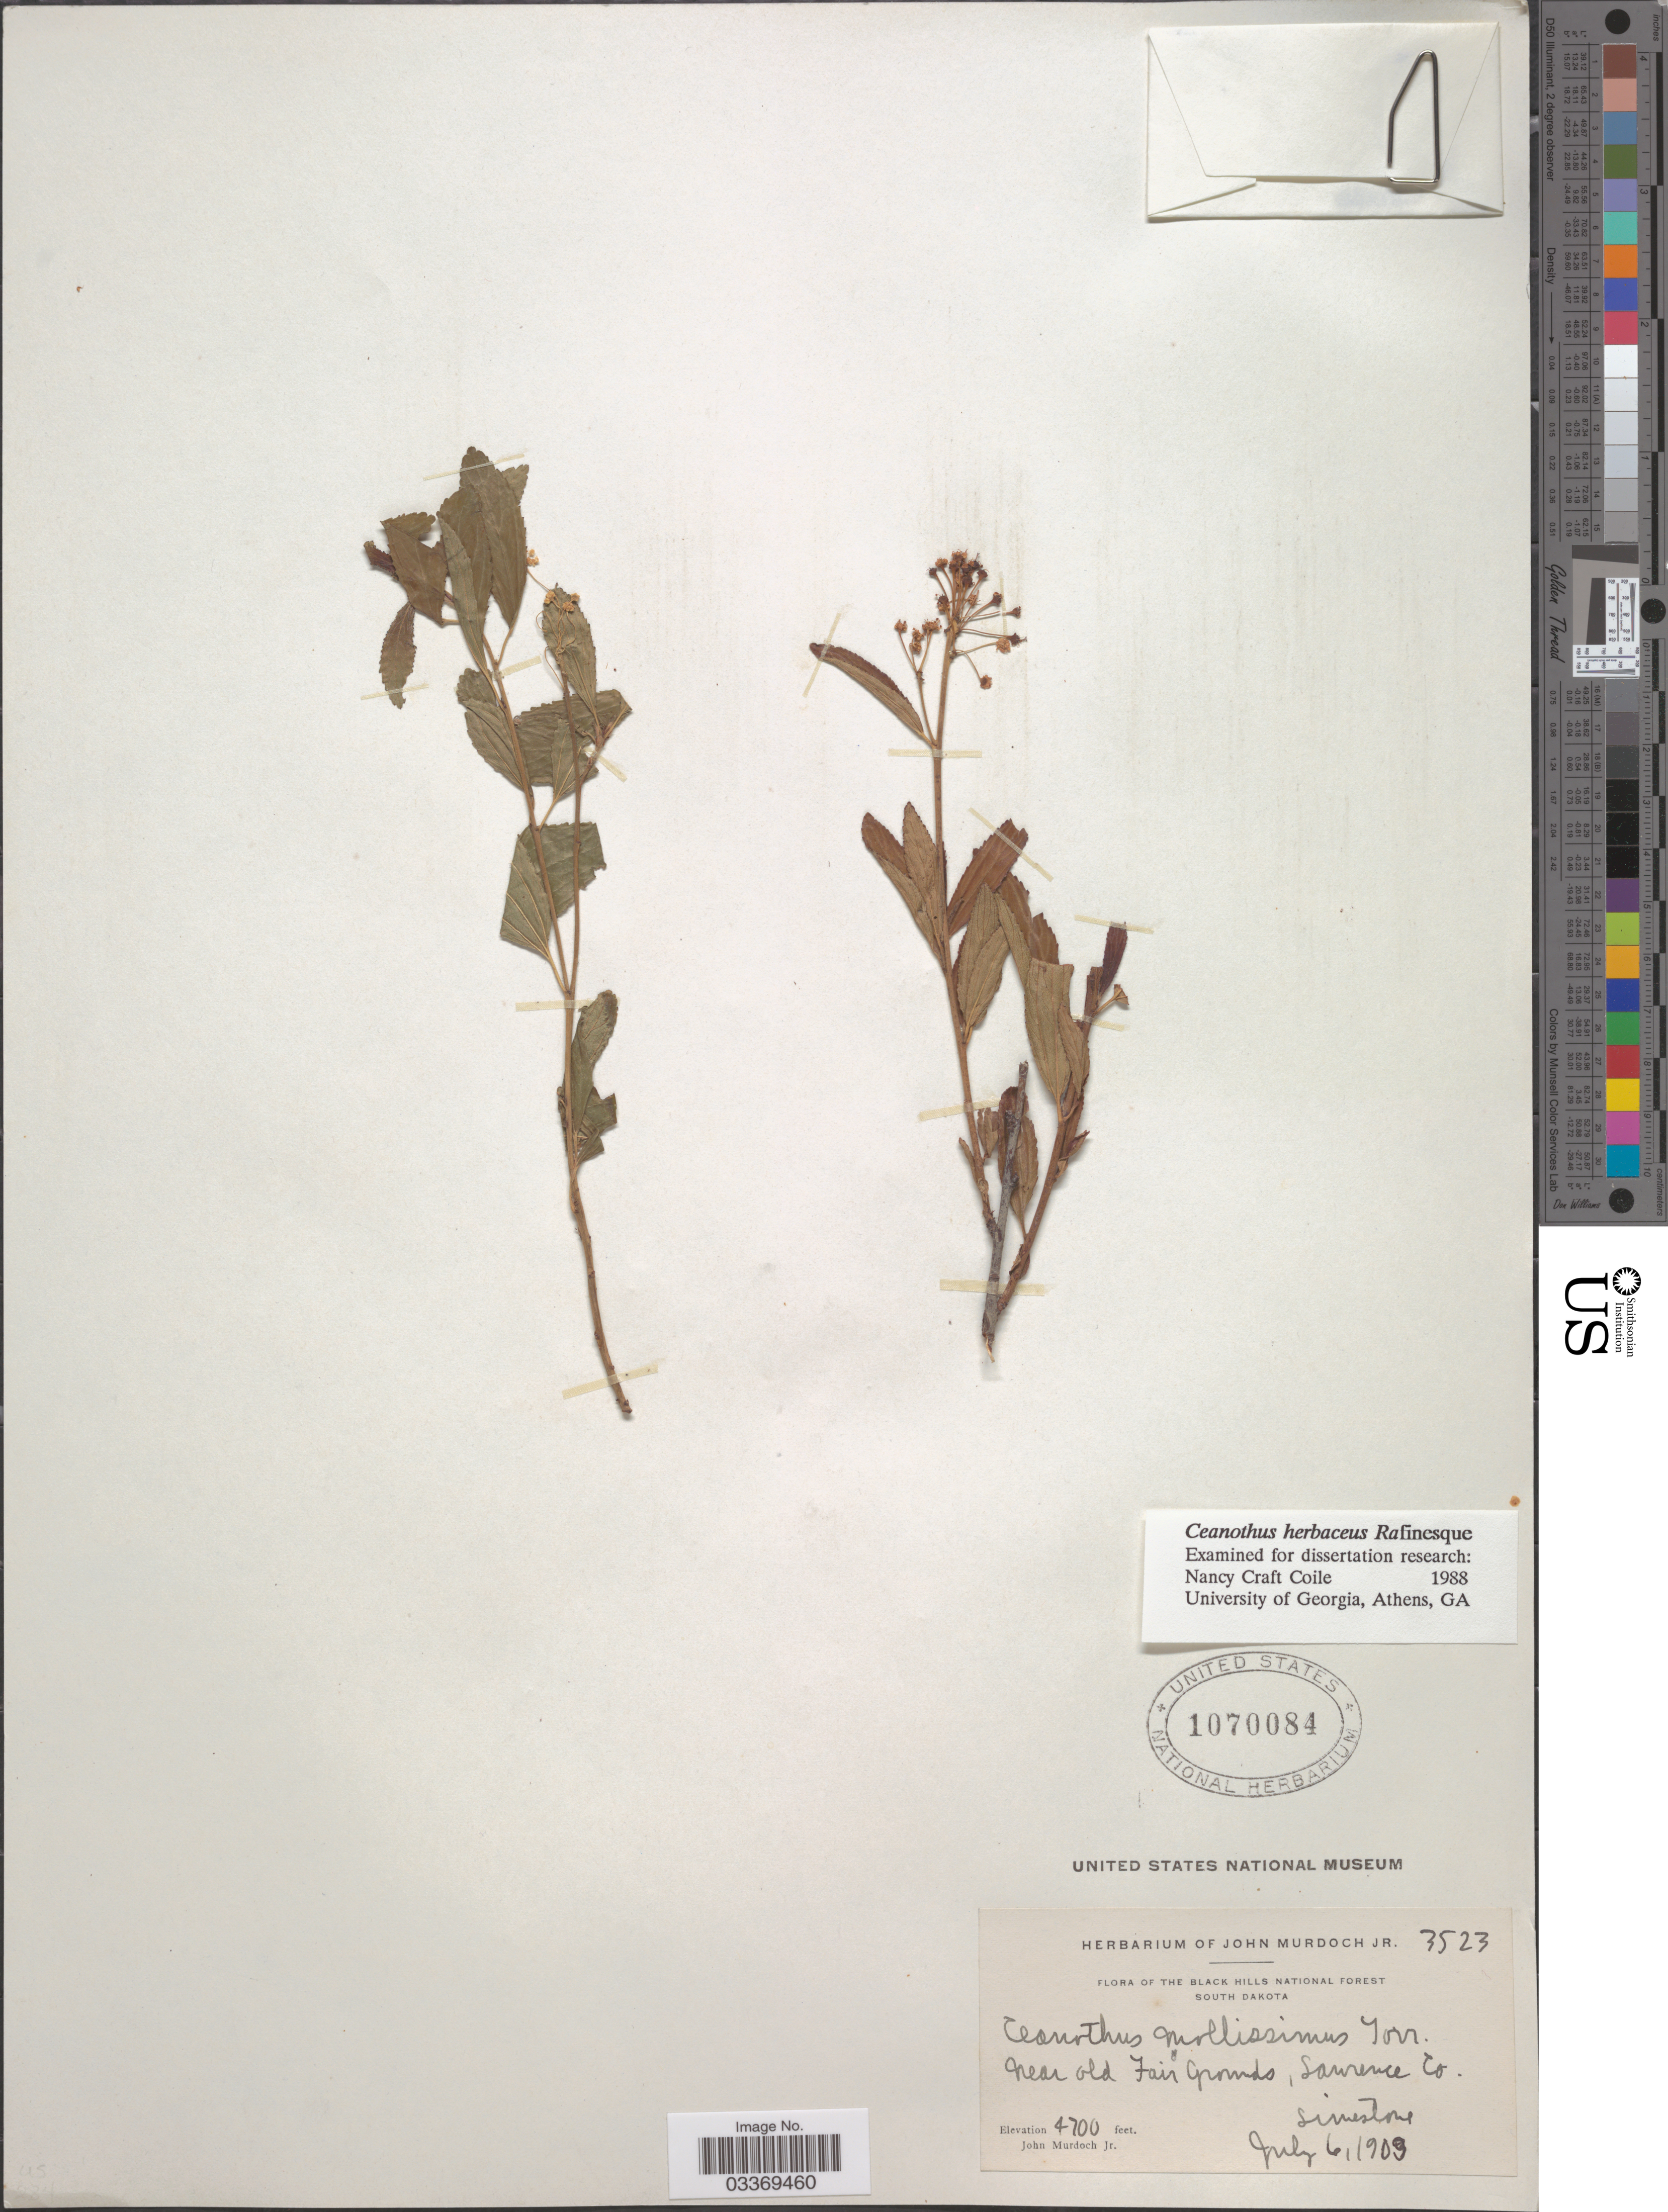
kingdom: Plantae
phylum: Tracheophyta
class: Magnoliopsida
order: Rosales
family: Rhamnaceae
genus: Ceanothus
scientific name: Ceanothus ovatus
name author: Desf.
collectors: J. Murdock Jr.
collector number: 3523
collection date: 1909-07-06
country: United States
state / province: South Dakota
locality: The Black Hills National Forest. Near old Fair Grounds, Lawrence Co.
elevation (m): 1433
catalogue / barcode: US 1070084